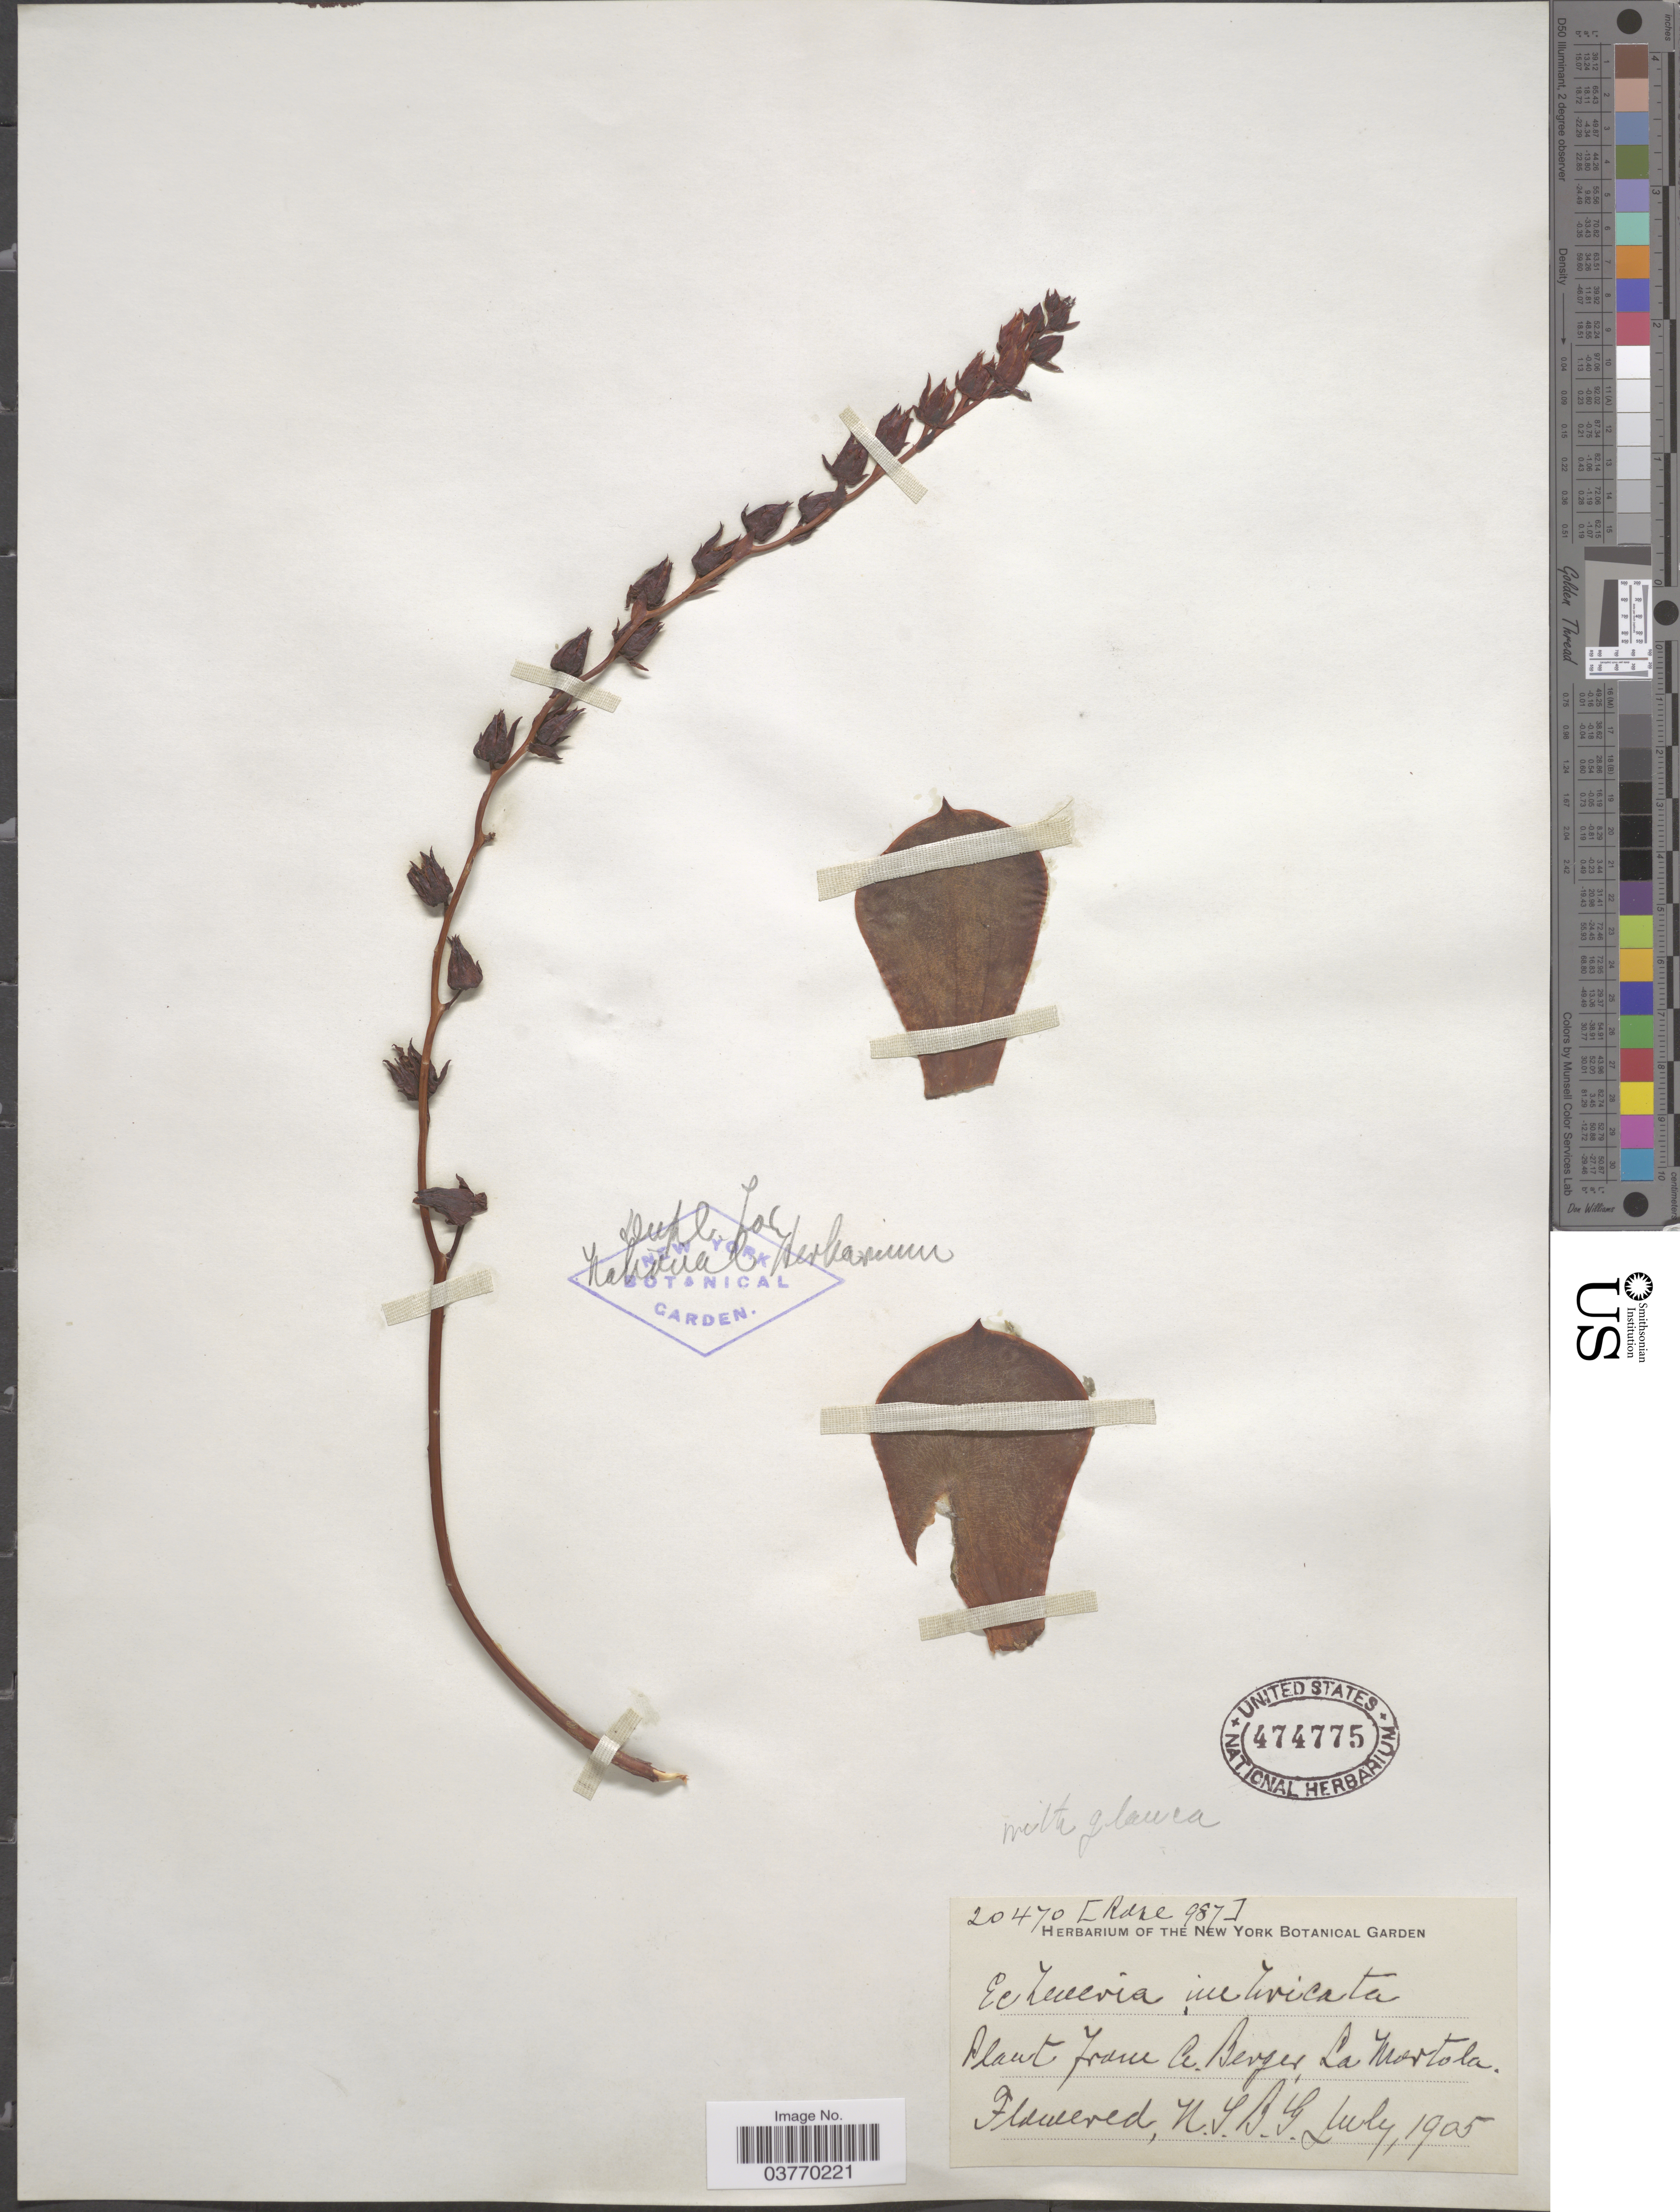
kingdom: Plantae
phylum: Tracheophyta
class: Magnoliopsida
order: Saxifragales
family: Crassulaceae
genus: Echeveria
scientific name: Echeveria x imbricata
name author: Deleuil ex É. Morren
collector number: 20470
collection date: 1905-07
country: United States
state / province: New York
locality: N.Y.B.G.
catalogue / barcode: US 474775